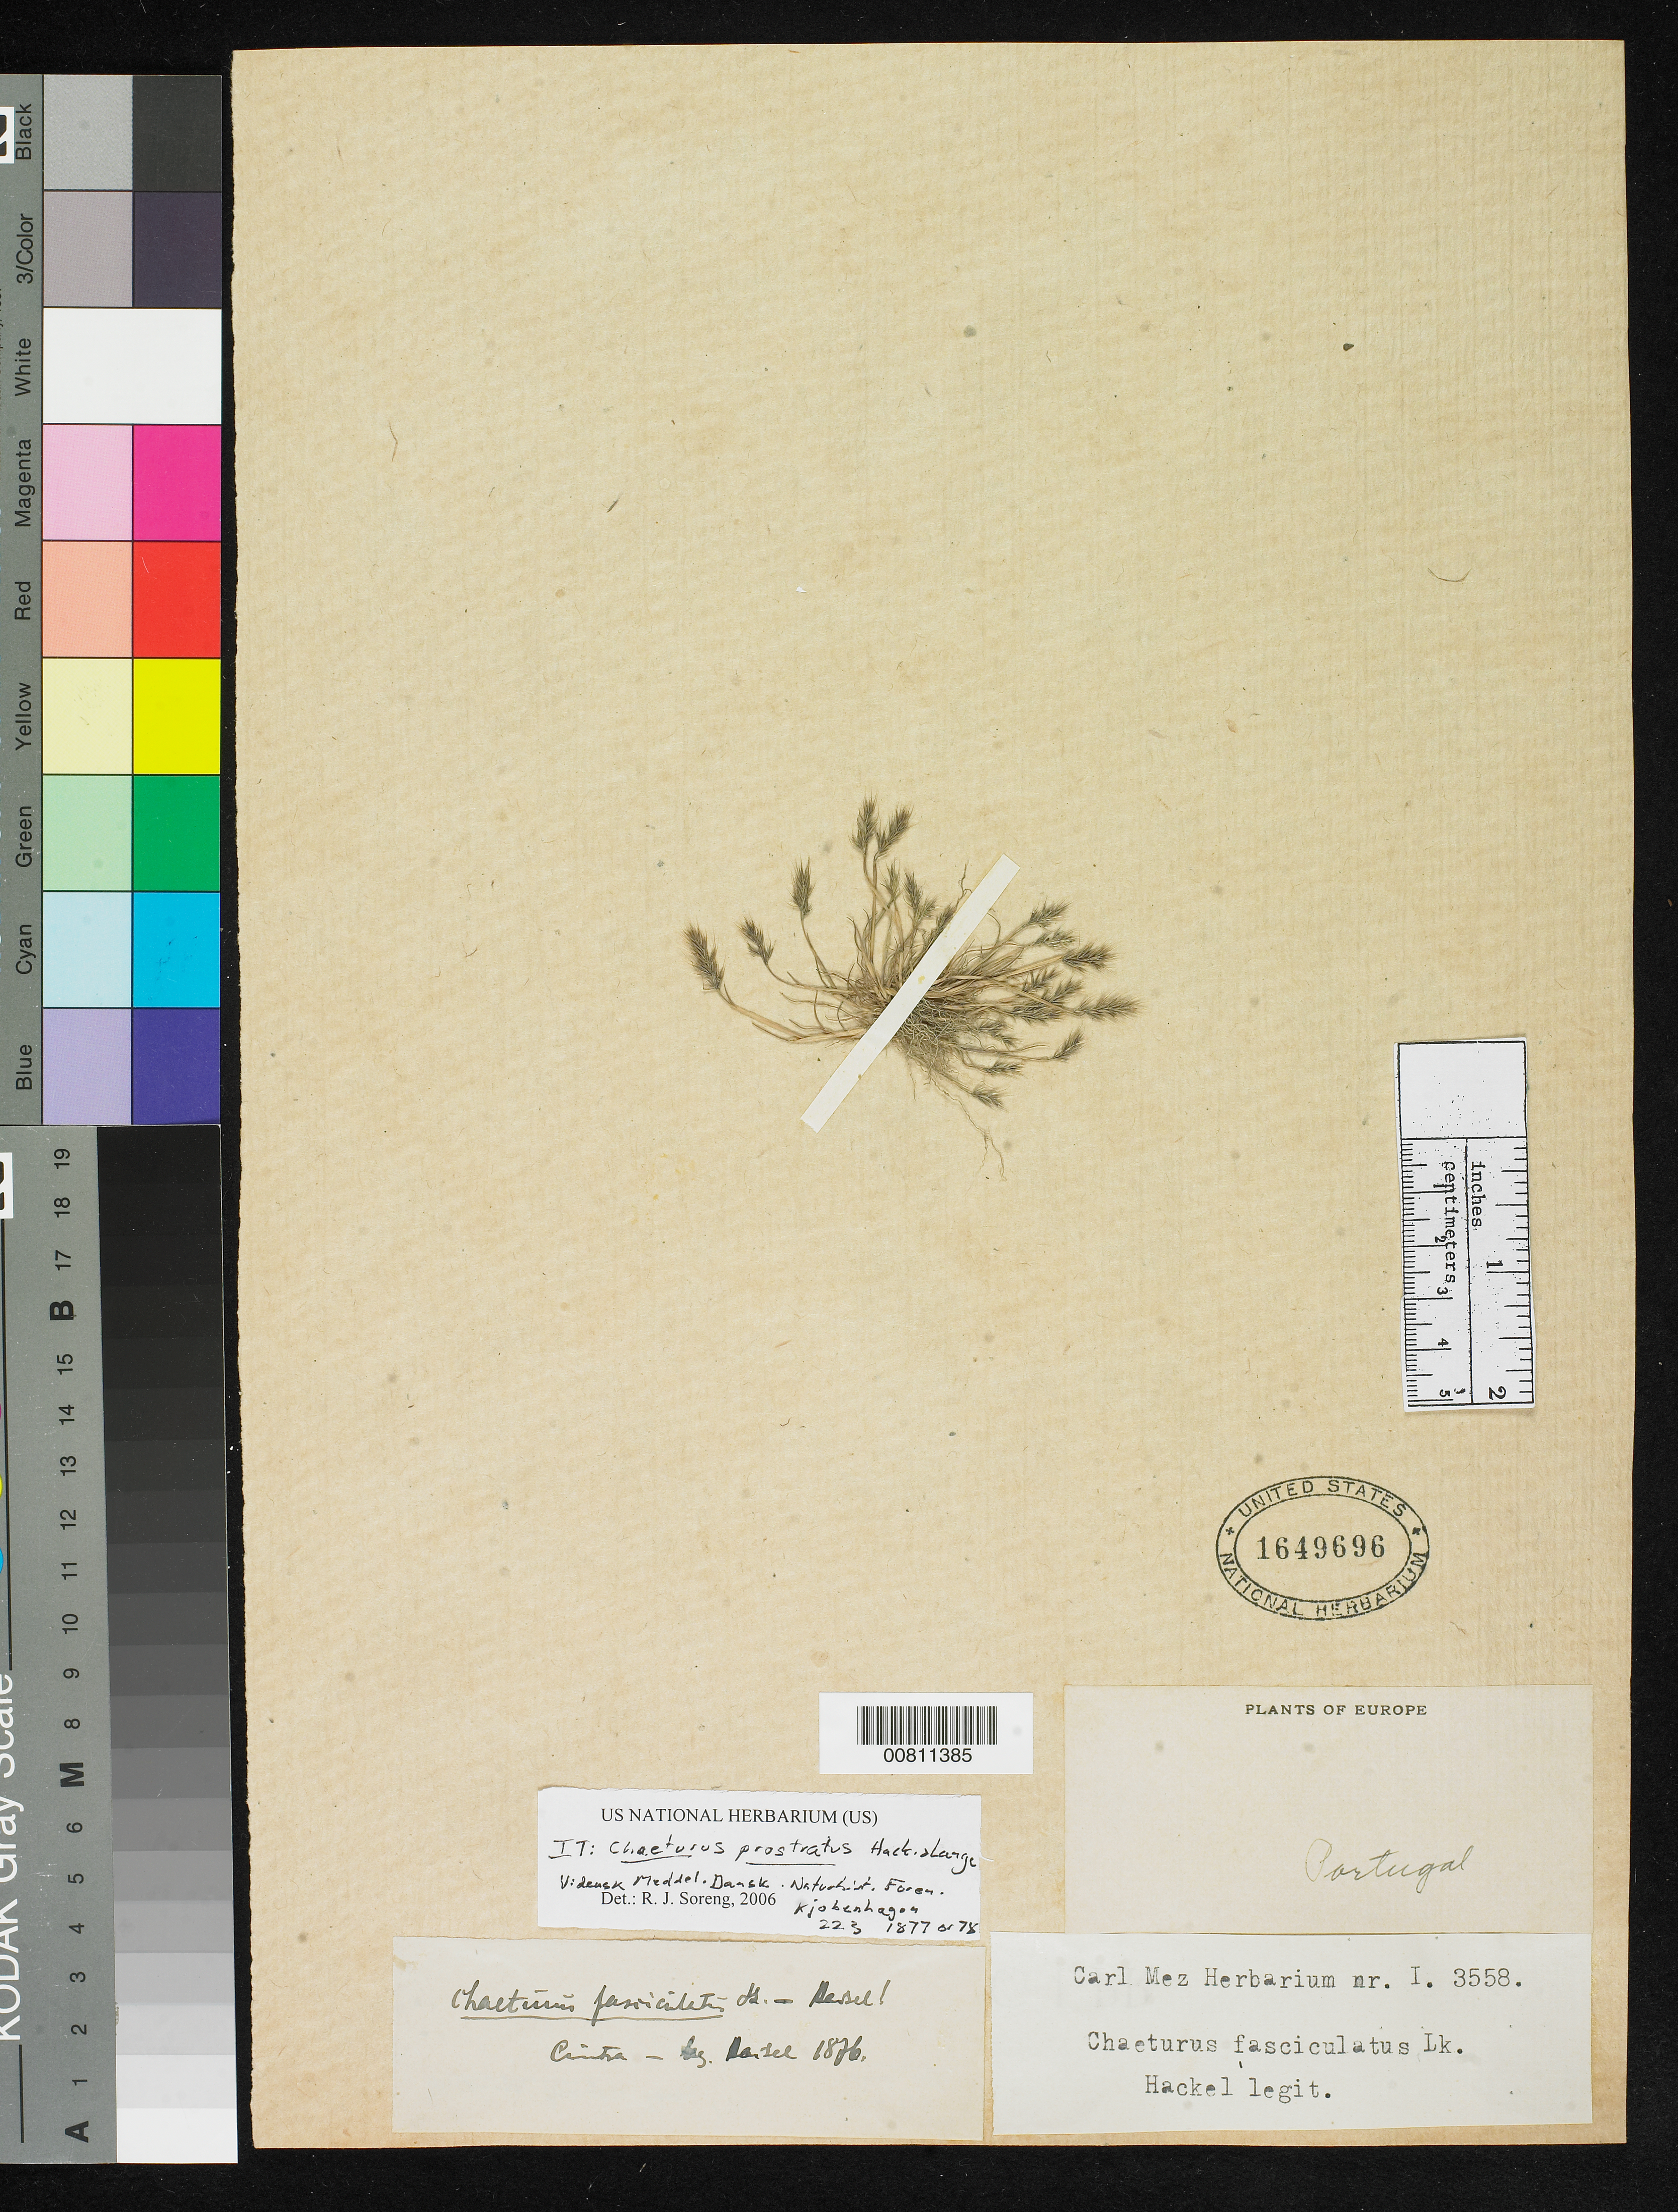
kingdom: Plantae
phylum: Tracheophyta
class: Liliopsida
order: Poales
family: Poaceae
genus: Chaeturus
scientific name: Chaeturus prostratus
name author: Hack. & Lange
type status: Isosyntype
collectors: E. Hackel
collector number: Mez I 3558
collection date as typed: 1876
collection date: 1876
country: Portugal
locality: Cintra.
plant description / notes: "Carl Mez Herbarium nr. I. 3558"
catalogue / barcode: US 1649696